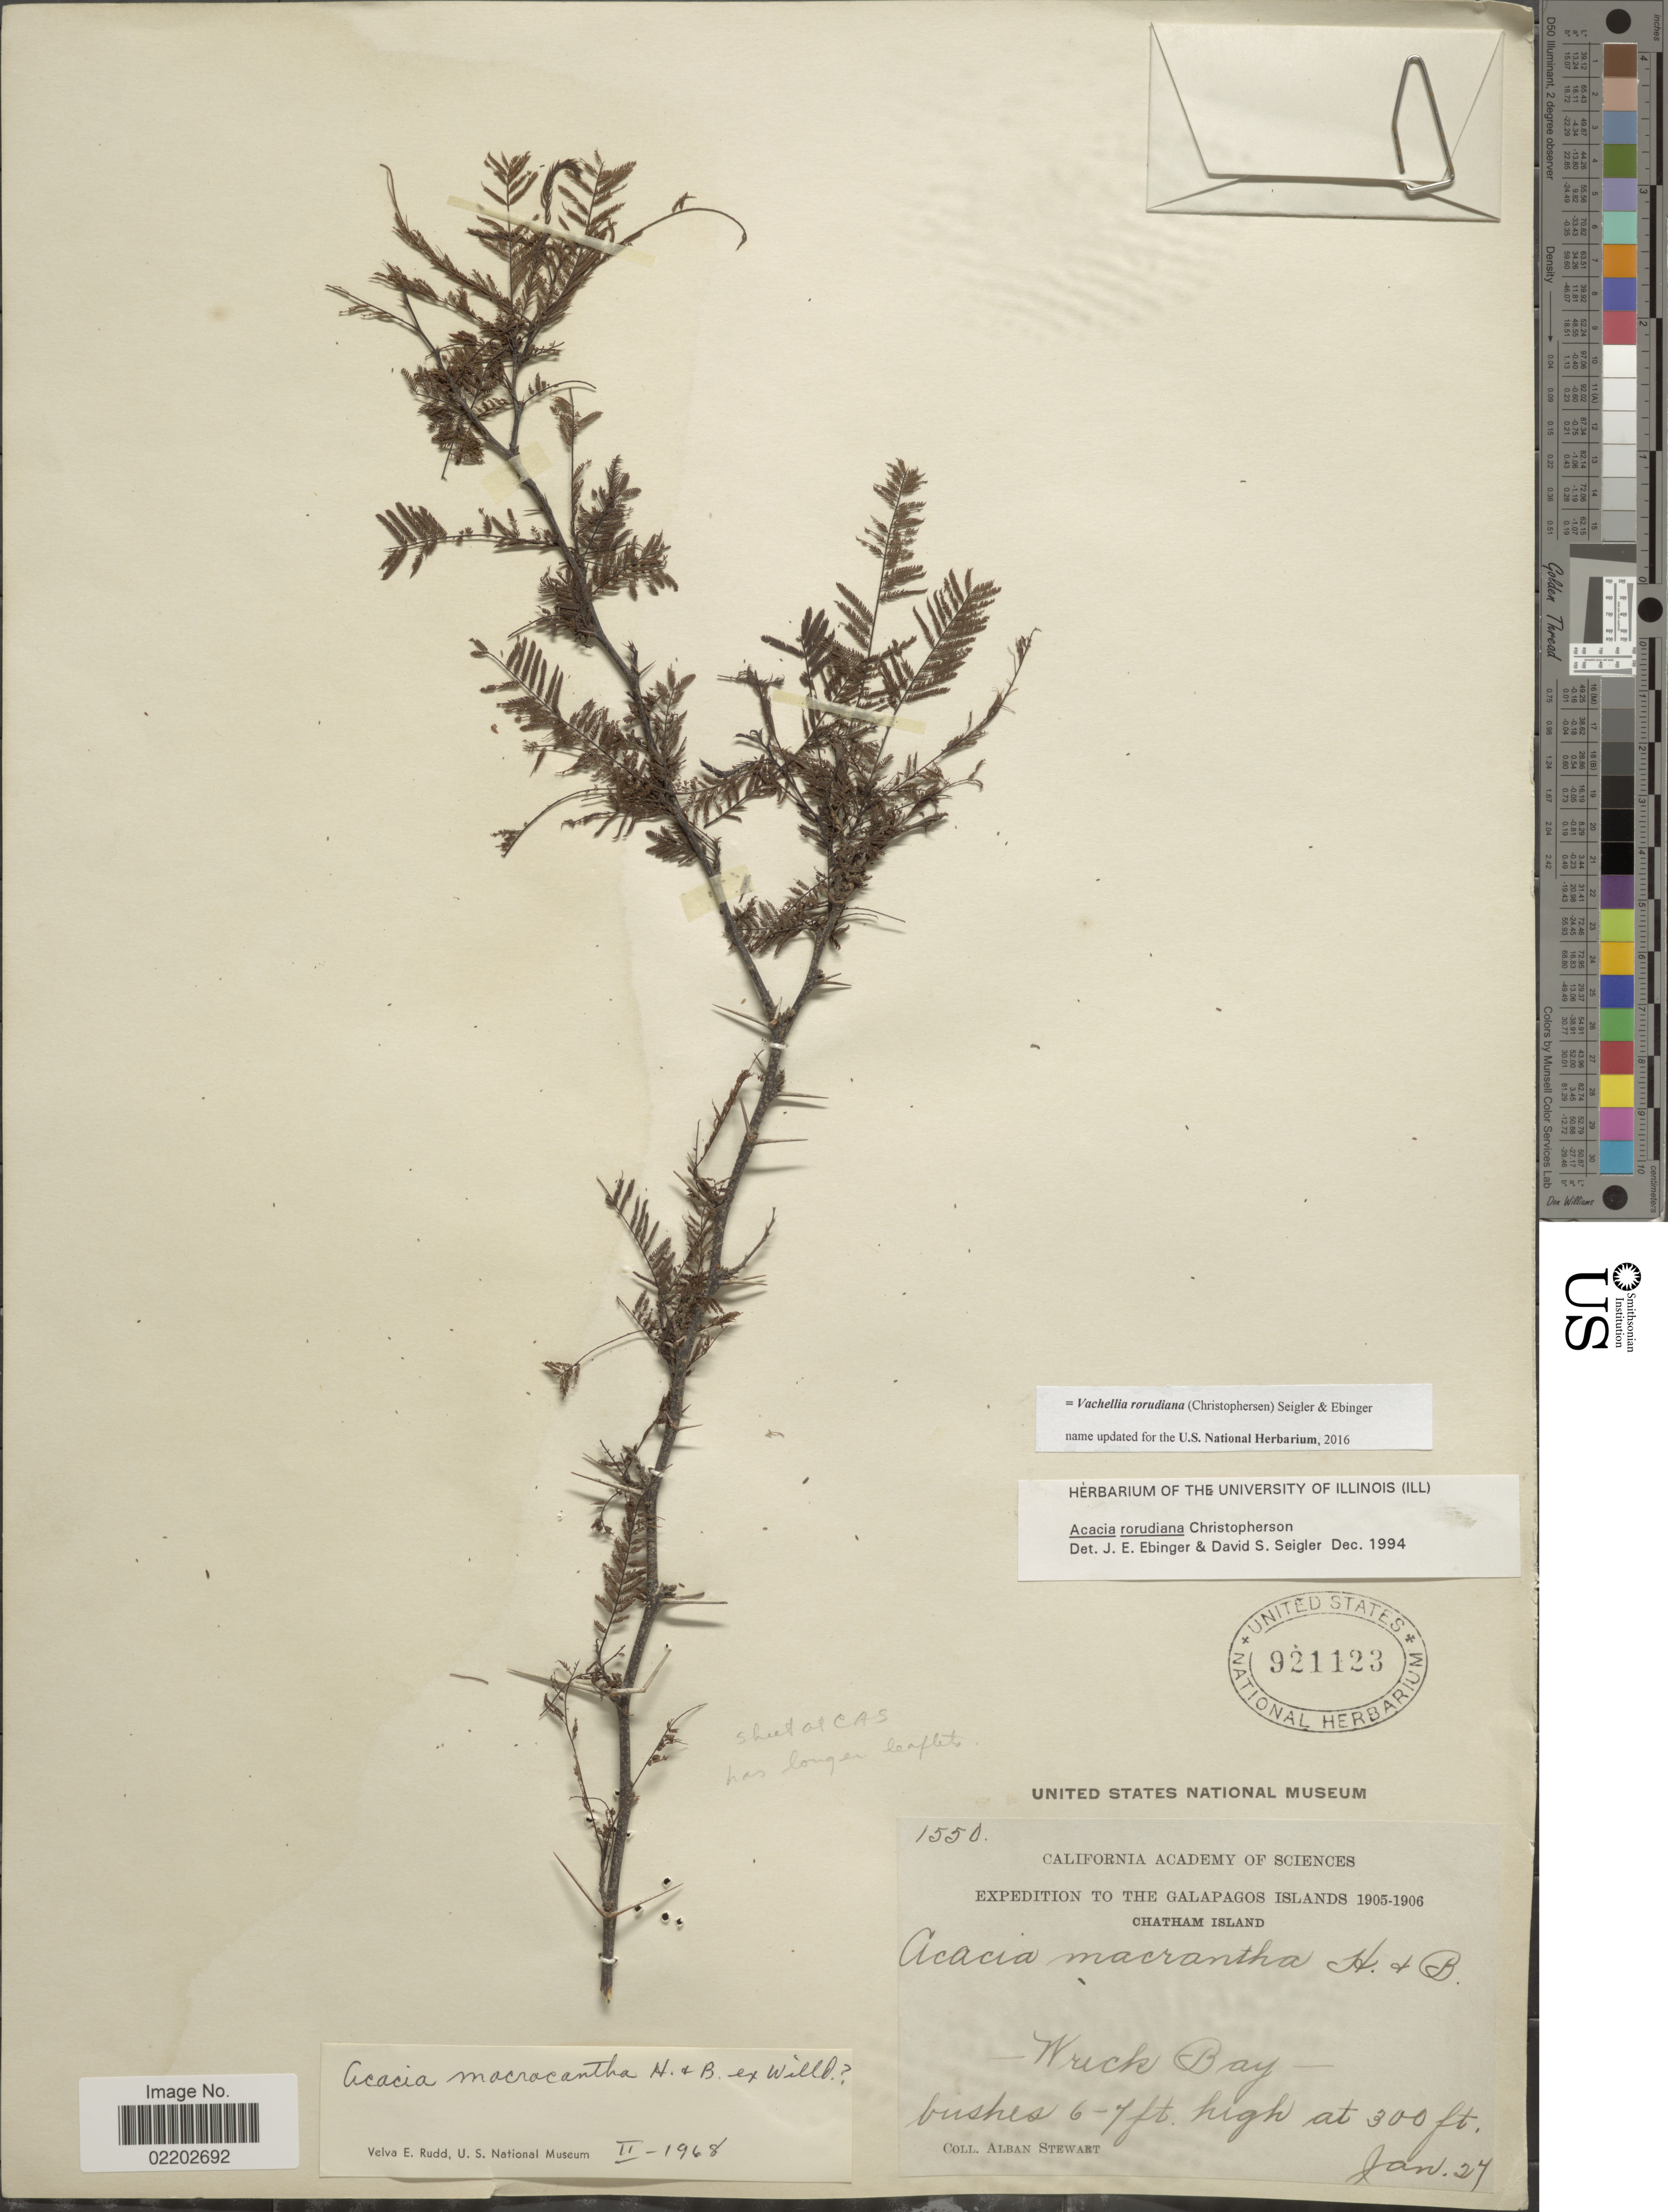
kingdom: Plantae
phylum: Tracheophyta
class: Magnoliopsida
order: Fabales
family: Fabaceae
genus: Vachellia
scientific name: Vachellia rorudiana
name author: (Christoph.) Seigler & Ebinger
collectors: A. Stewart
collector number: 1550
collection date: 1905-01-27/1906-01-27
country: Ecuador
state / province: Colón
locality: Galapagos Islands, Chatham Island, Wreck Bay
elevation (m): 91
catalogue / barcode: US 921123